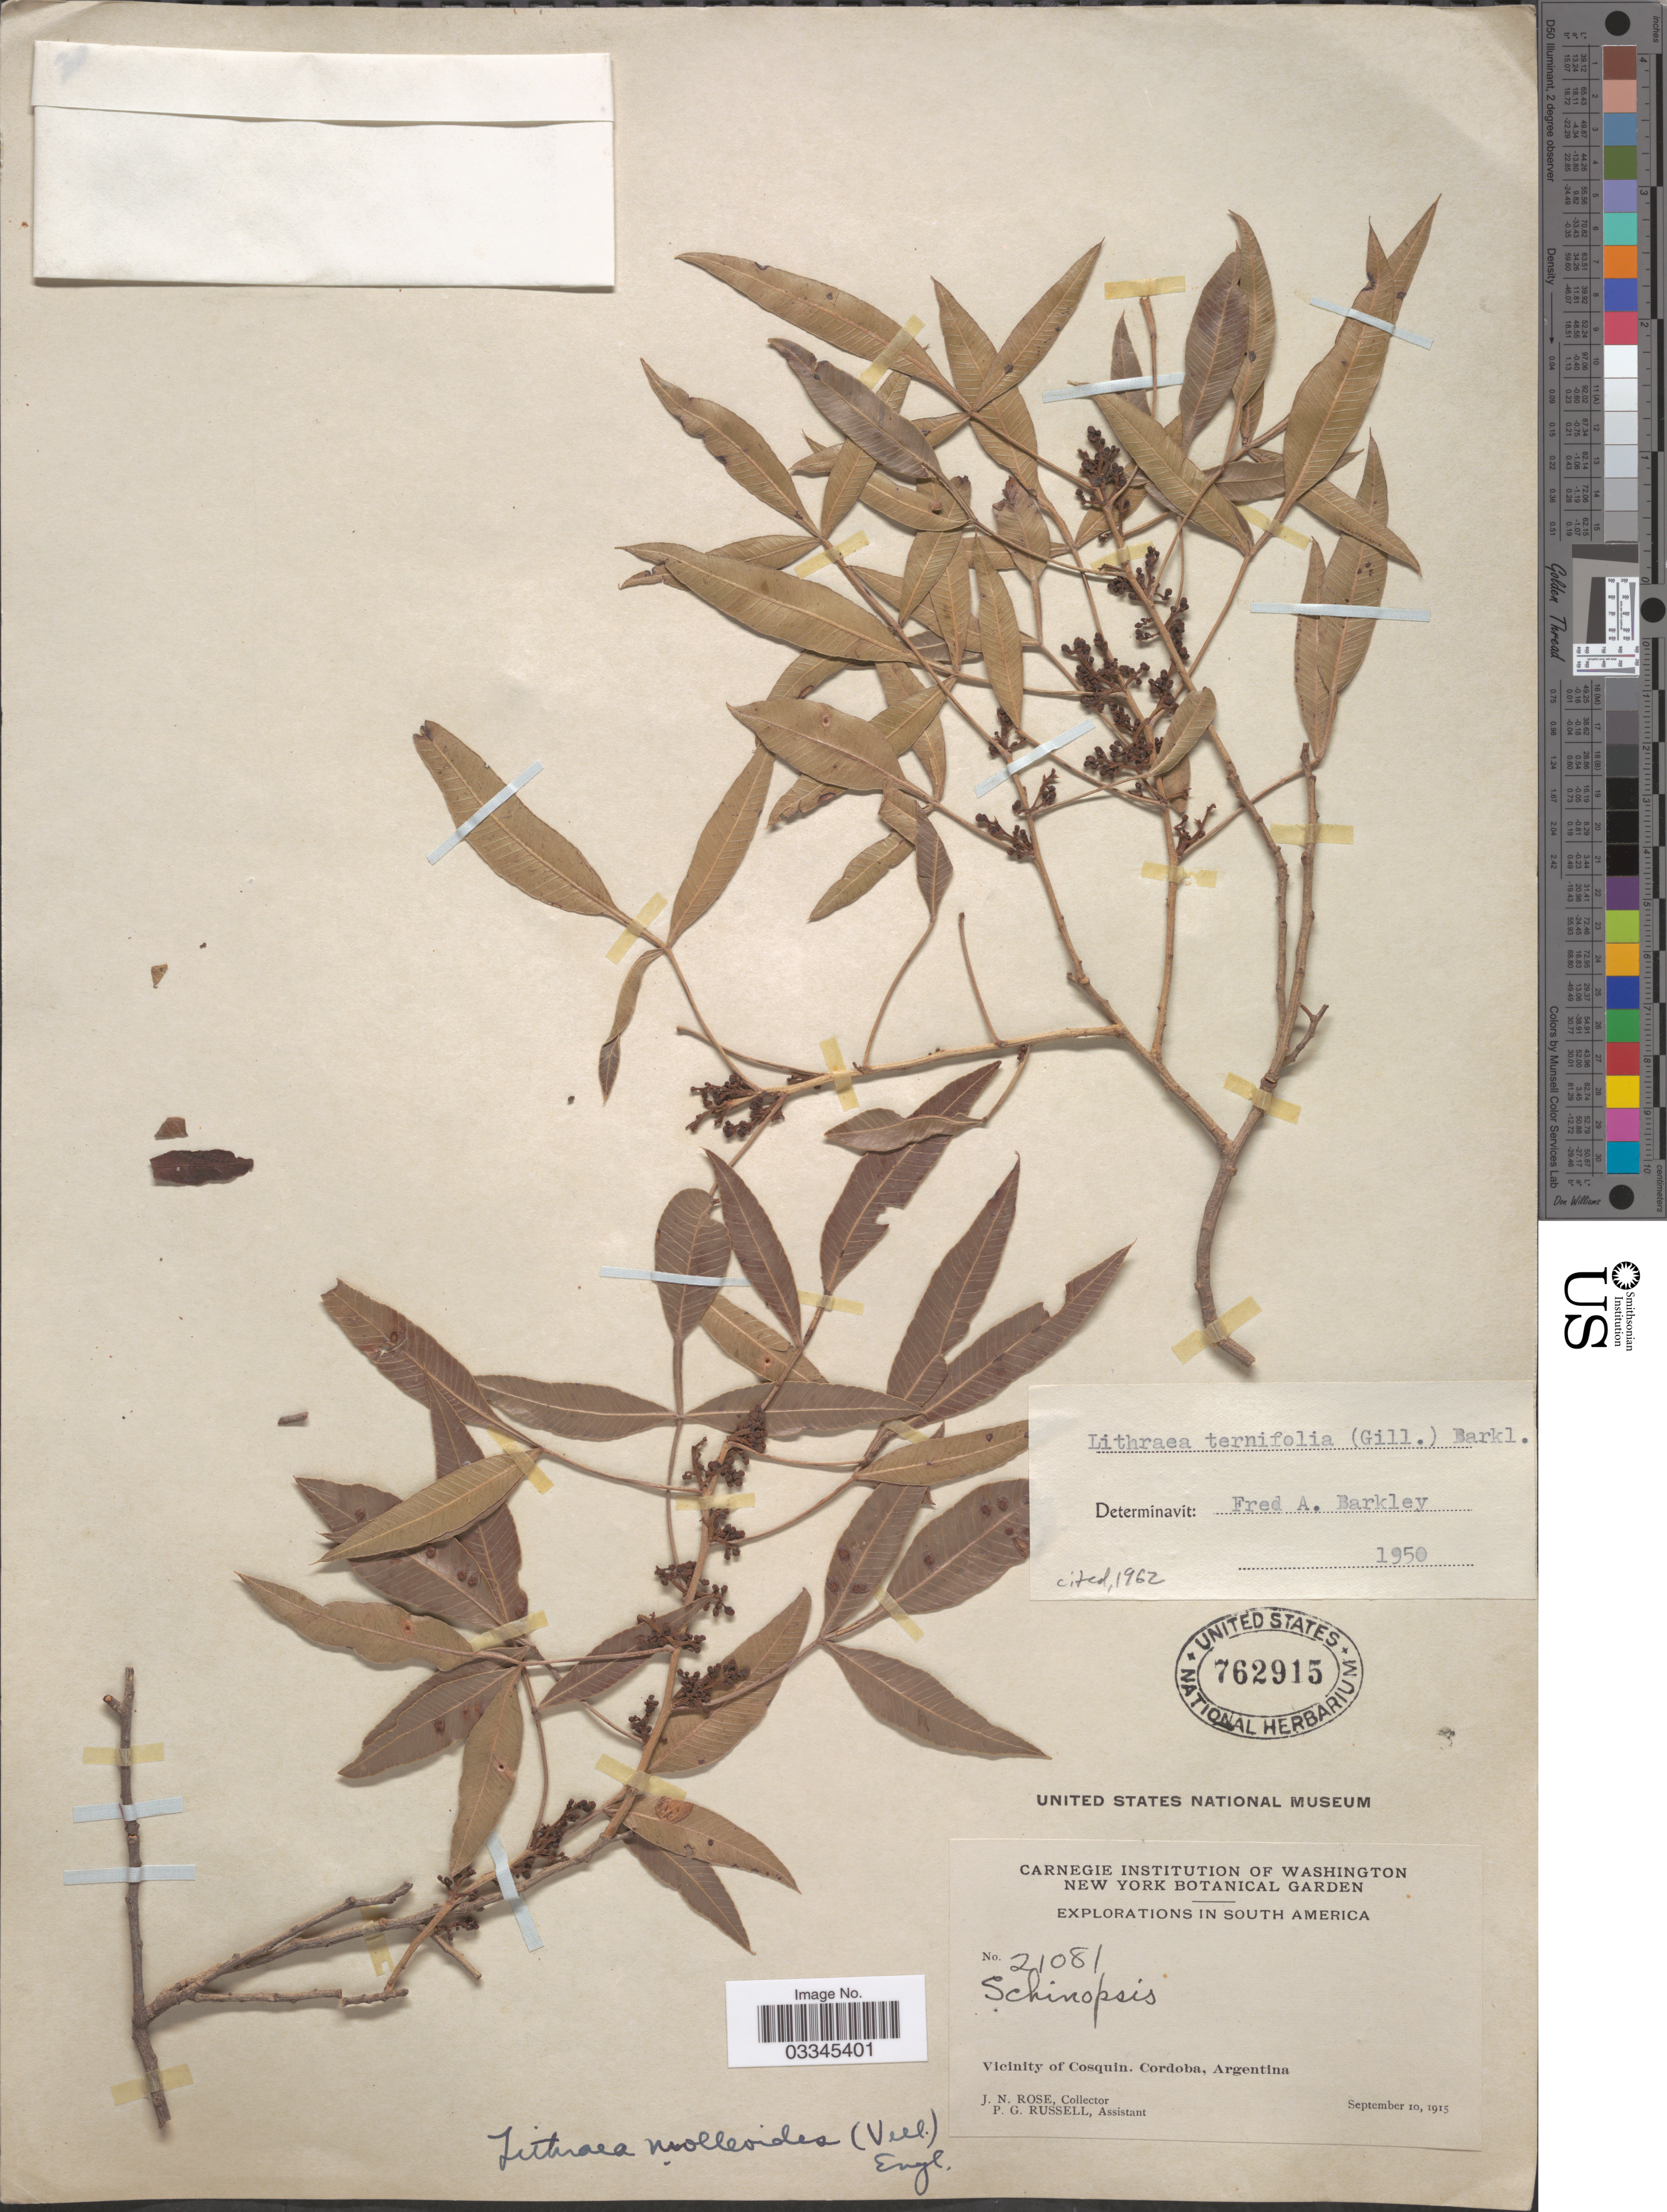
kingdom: Plantae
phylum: Tracheophyta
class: Magnoliopsida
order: Sapindales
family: Anacardiaceae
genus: Lithraea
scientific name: Lithraea ternifolia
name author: (Gillies ex Hook.) F.A. Barkley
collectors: J. N. Rose & P. G. Russell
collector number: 21081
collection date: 1915-09-10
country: Argentina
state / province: Cordoba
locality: Vicinity of Cosquin.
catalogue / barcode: US 762915